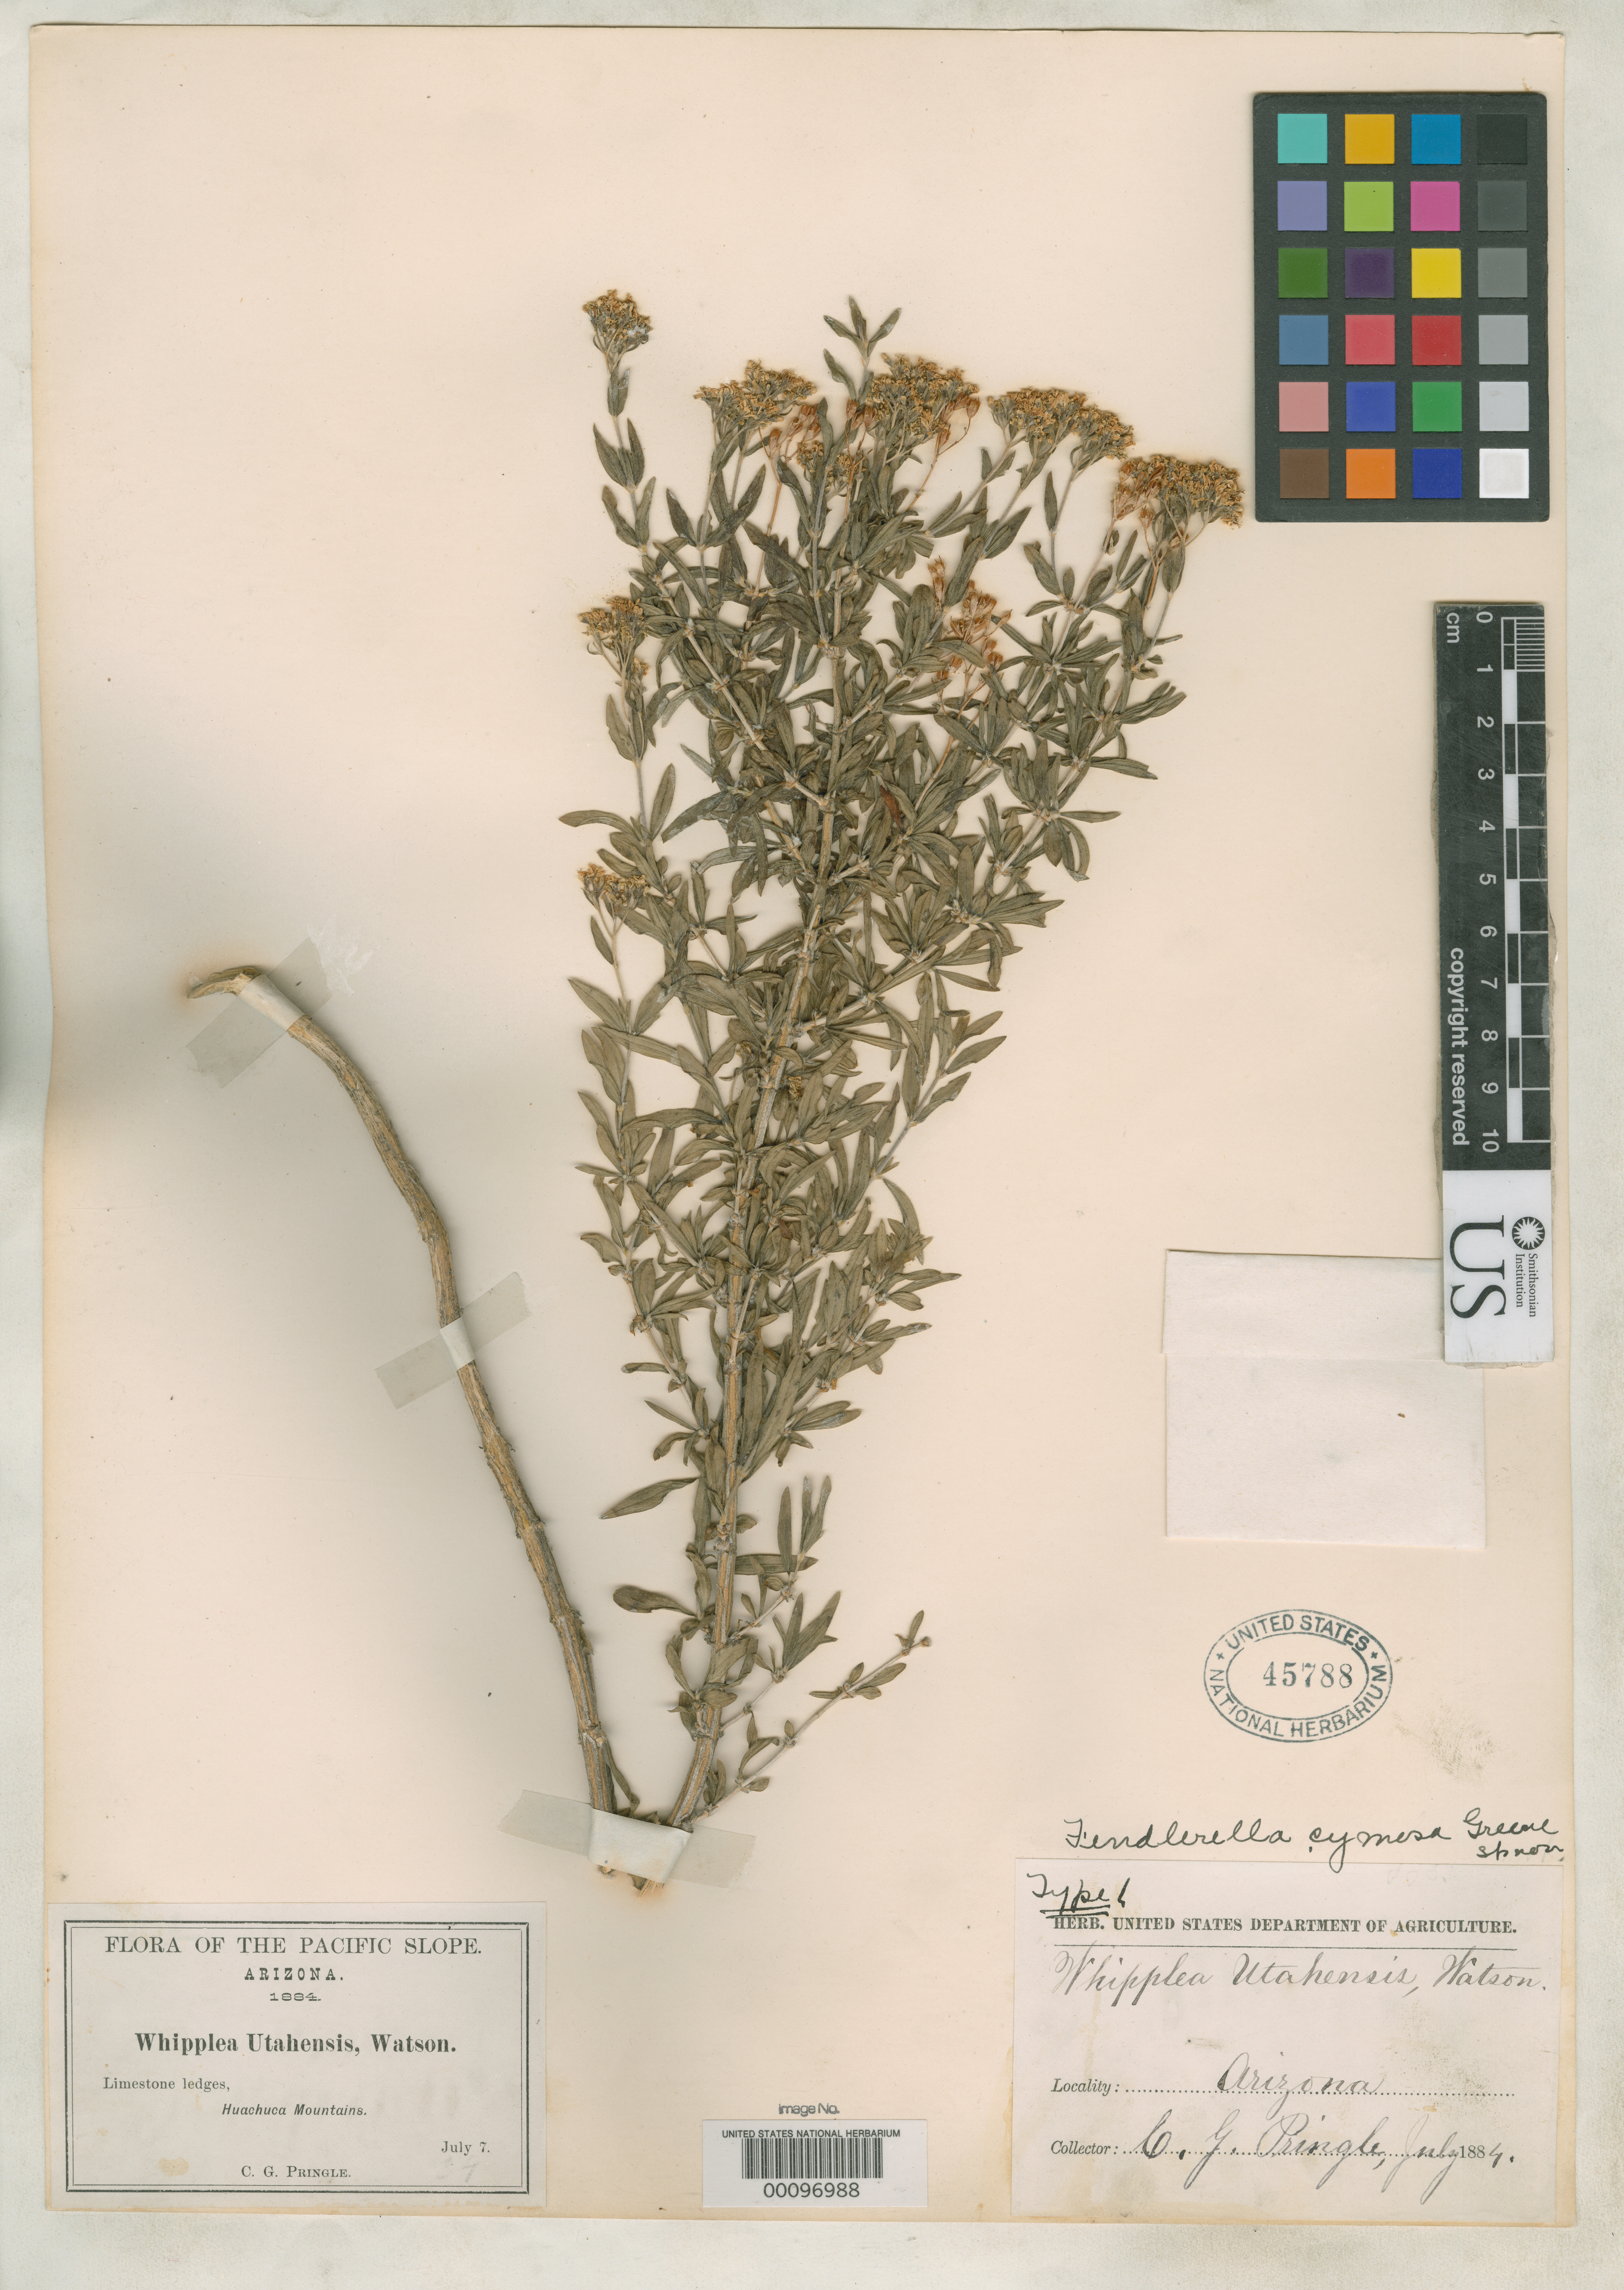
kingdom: Plantae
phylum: Tracheophyta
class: Magnoliopsida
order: Cornales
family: Hydrangeaceae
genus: Fendlerella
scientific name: Fendlerella cymosa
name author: Greene ex Wooton & Standl.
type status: Holotype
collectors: C. G. Pringle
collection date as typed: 07 Jul 1884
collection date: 1884-07-07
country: United States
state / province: Arizona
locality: Huachuca Mts.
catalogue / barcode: US 45788